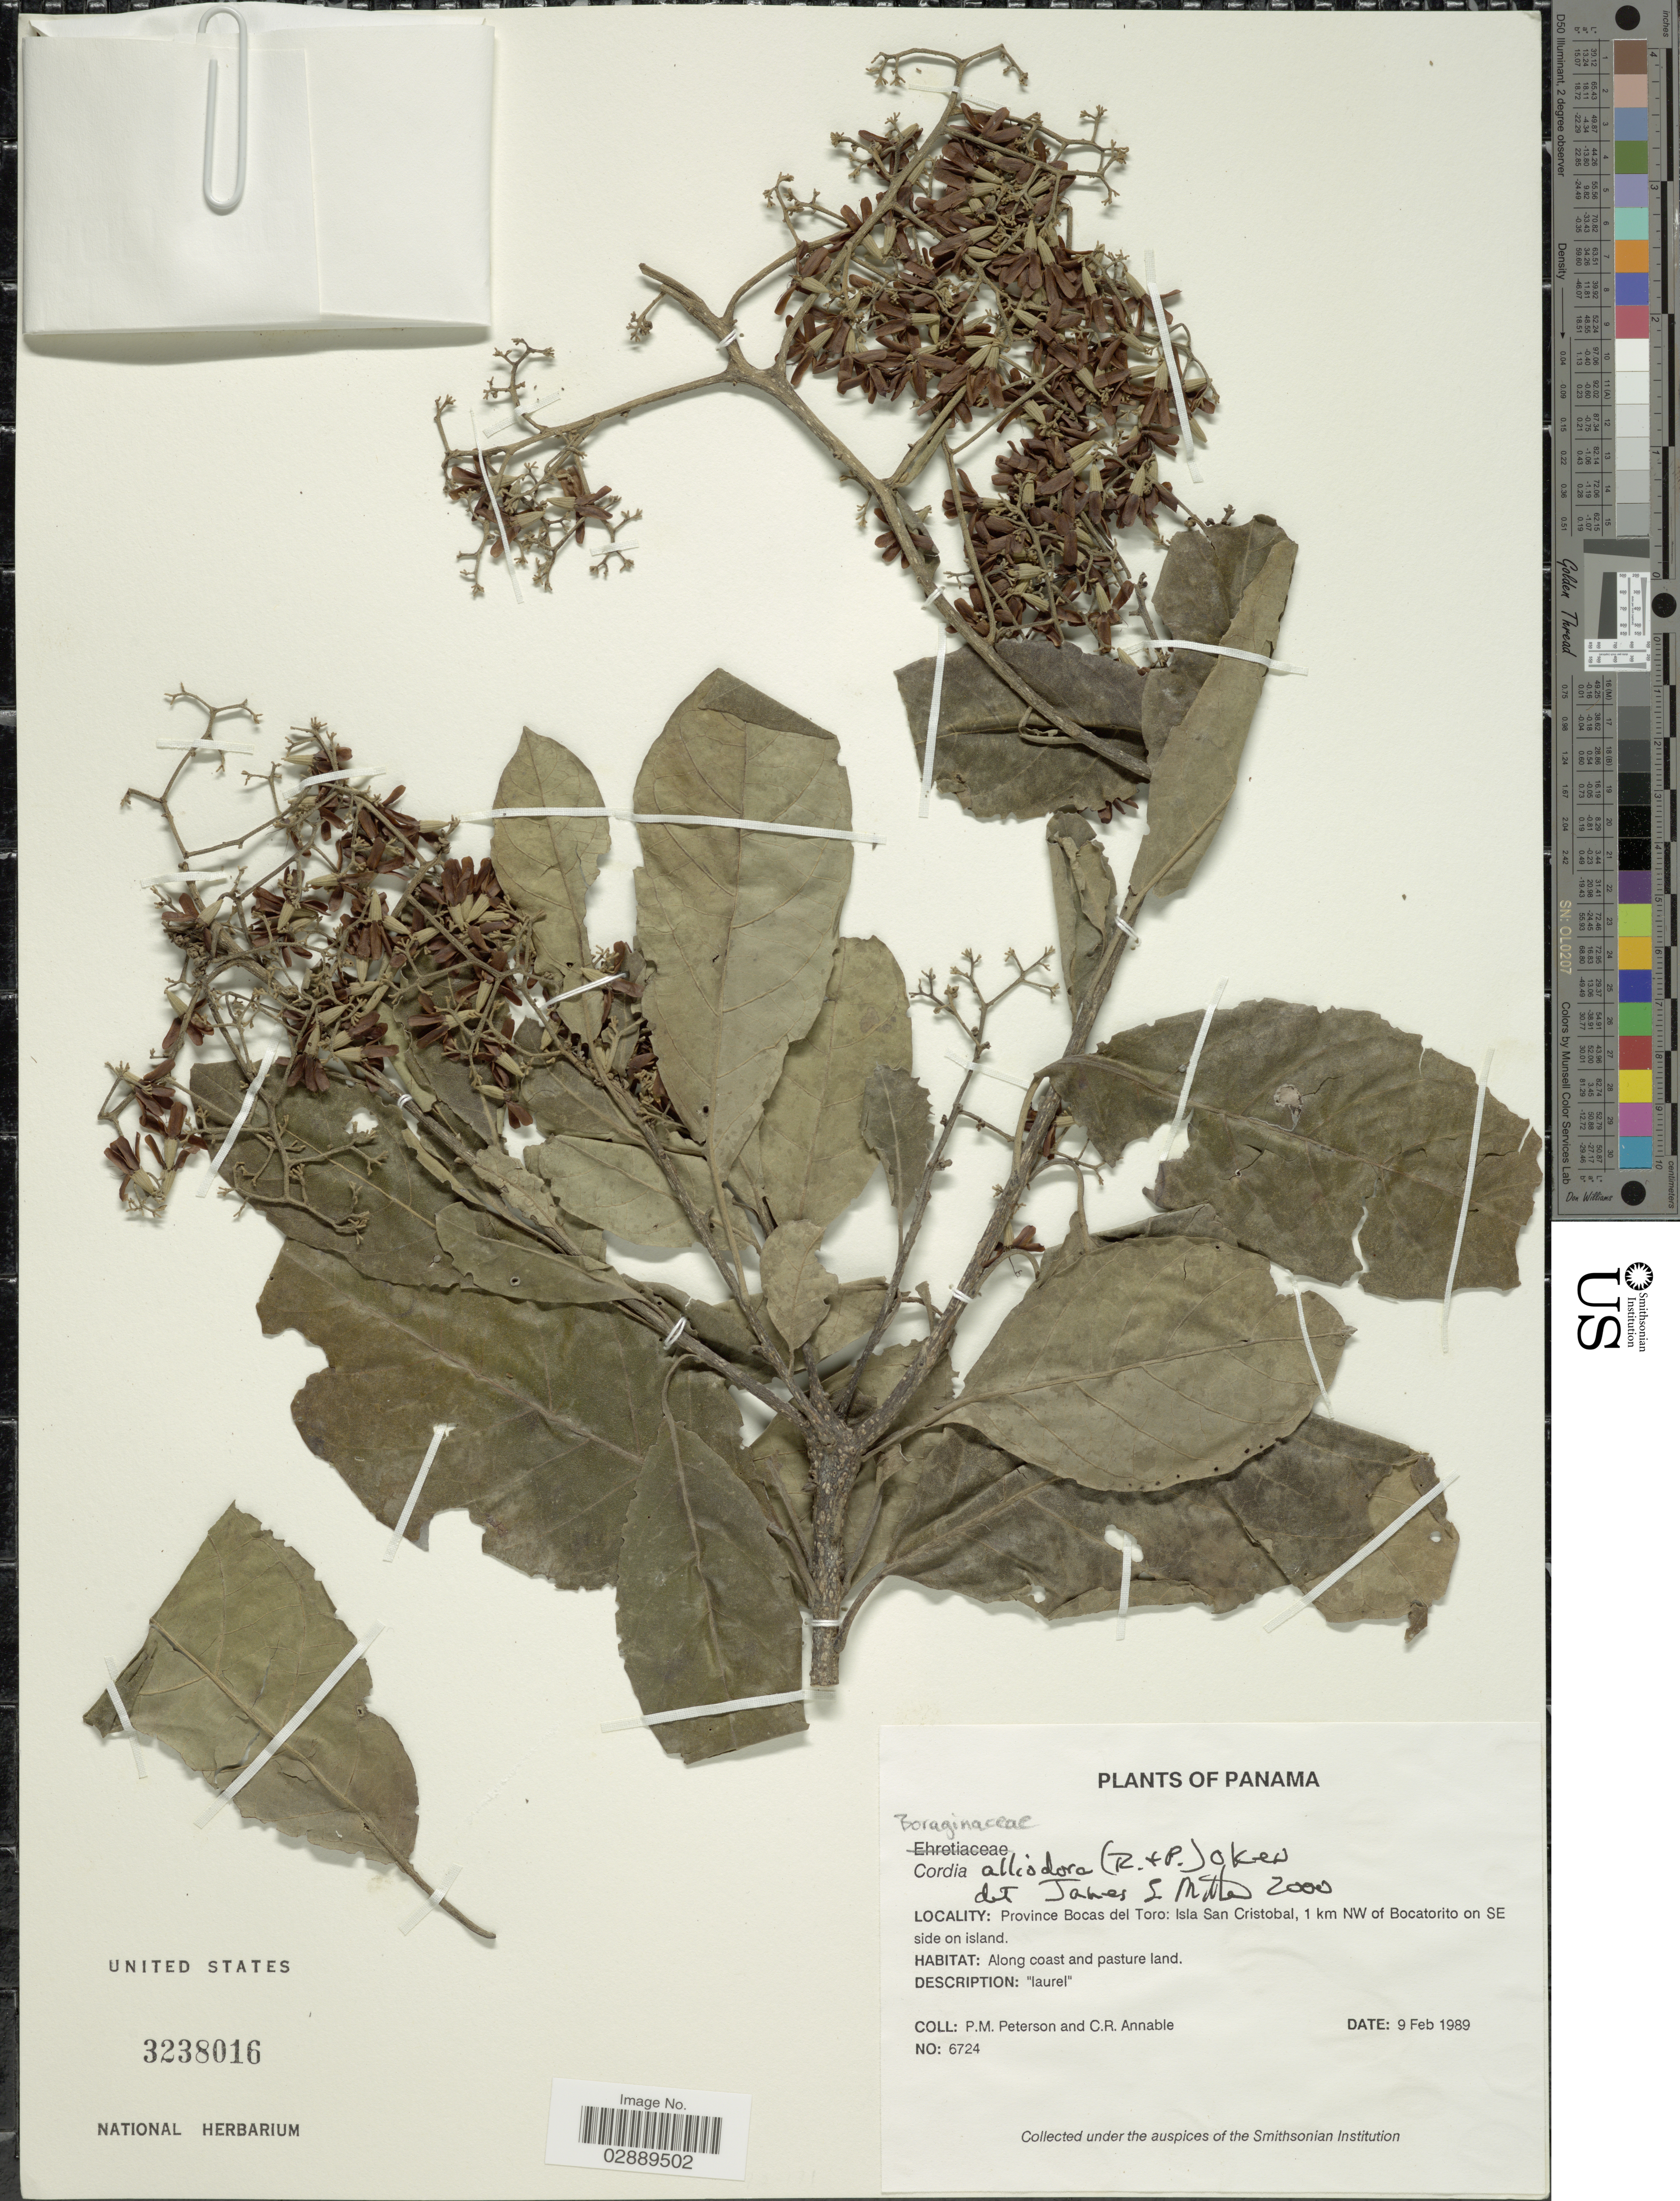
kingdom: Plantae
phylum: Tracheophyta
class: Magnoliopsida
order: Boraginales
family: Cordiaceae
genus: Cordia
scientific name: Cordia alliodora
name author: (Ruiz & Pav.) Oken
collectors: P. M. Peterson & C. R. Annable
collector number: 6724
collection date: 1989-02-09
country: Panama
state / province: Bocas del Toro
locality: Isla San Cristobal, 1 km NW of Bocatorito on SE side on island.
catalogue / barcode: US 3238016